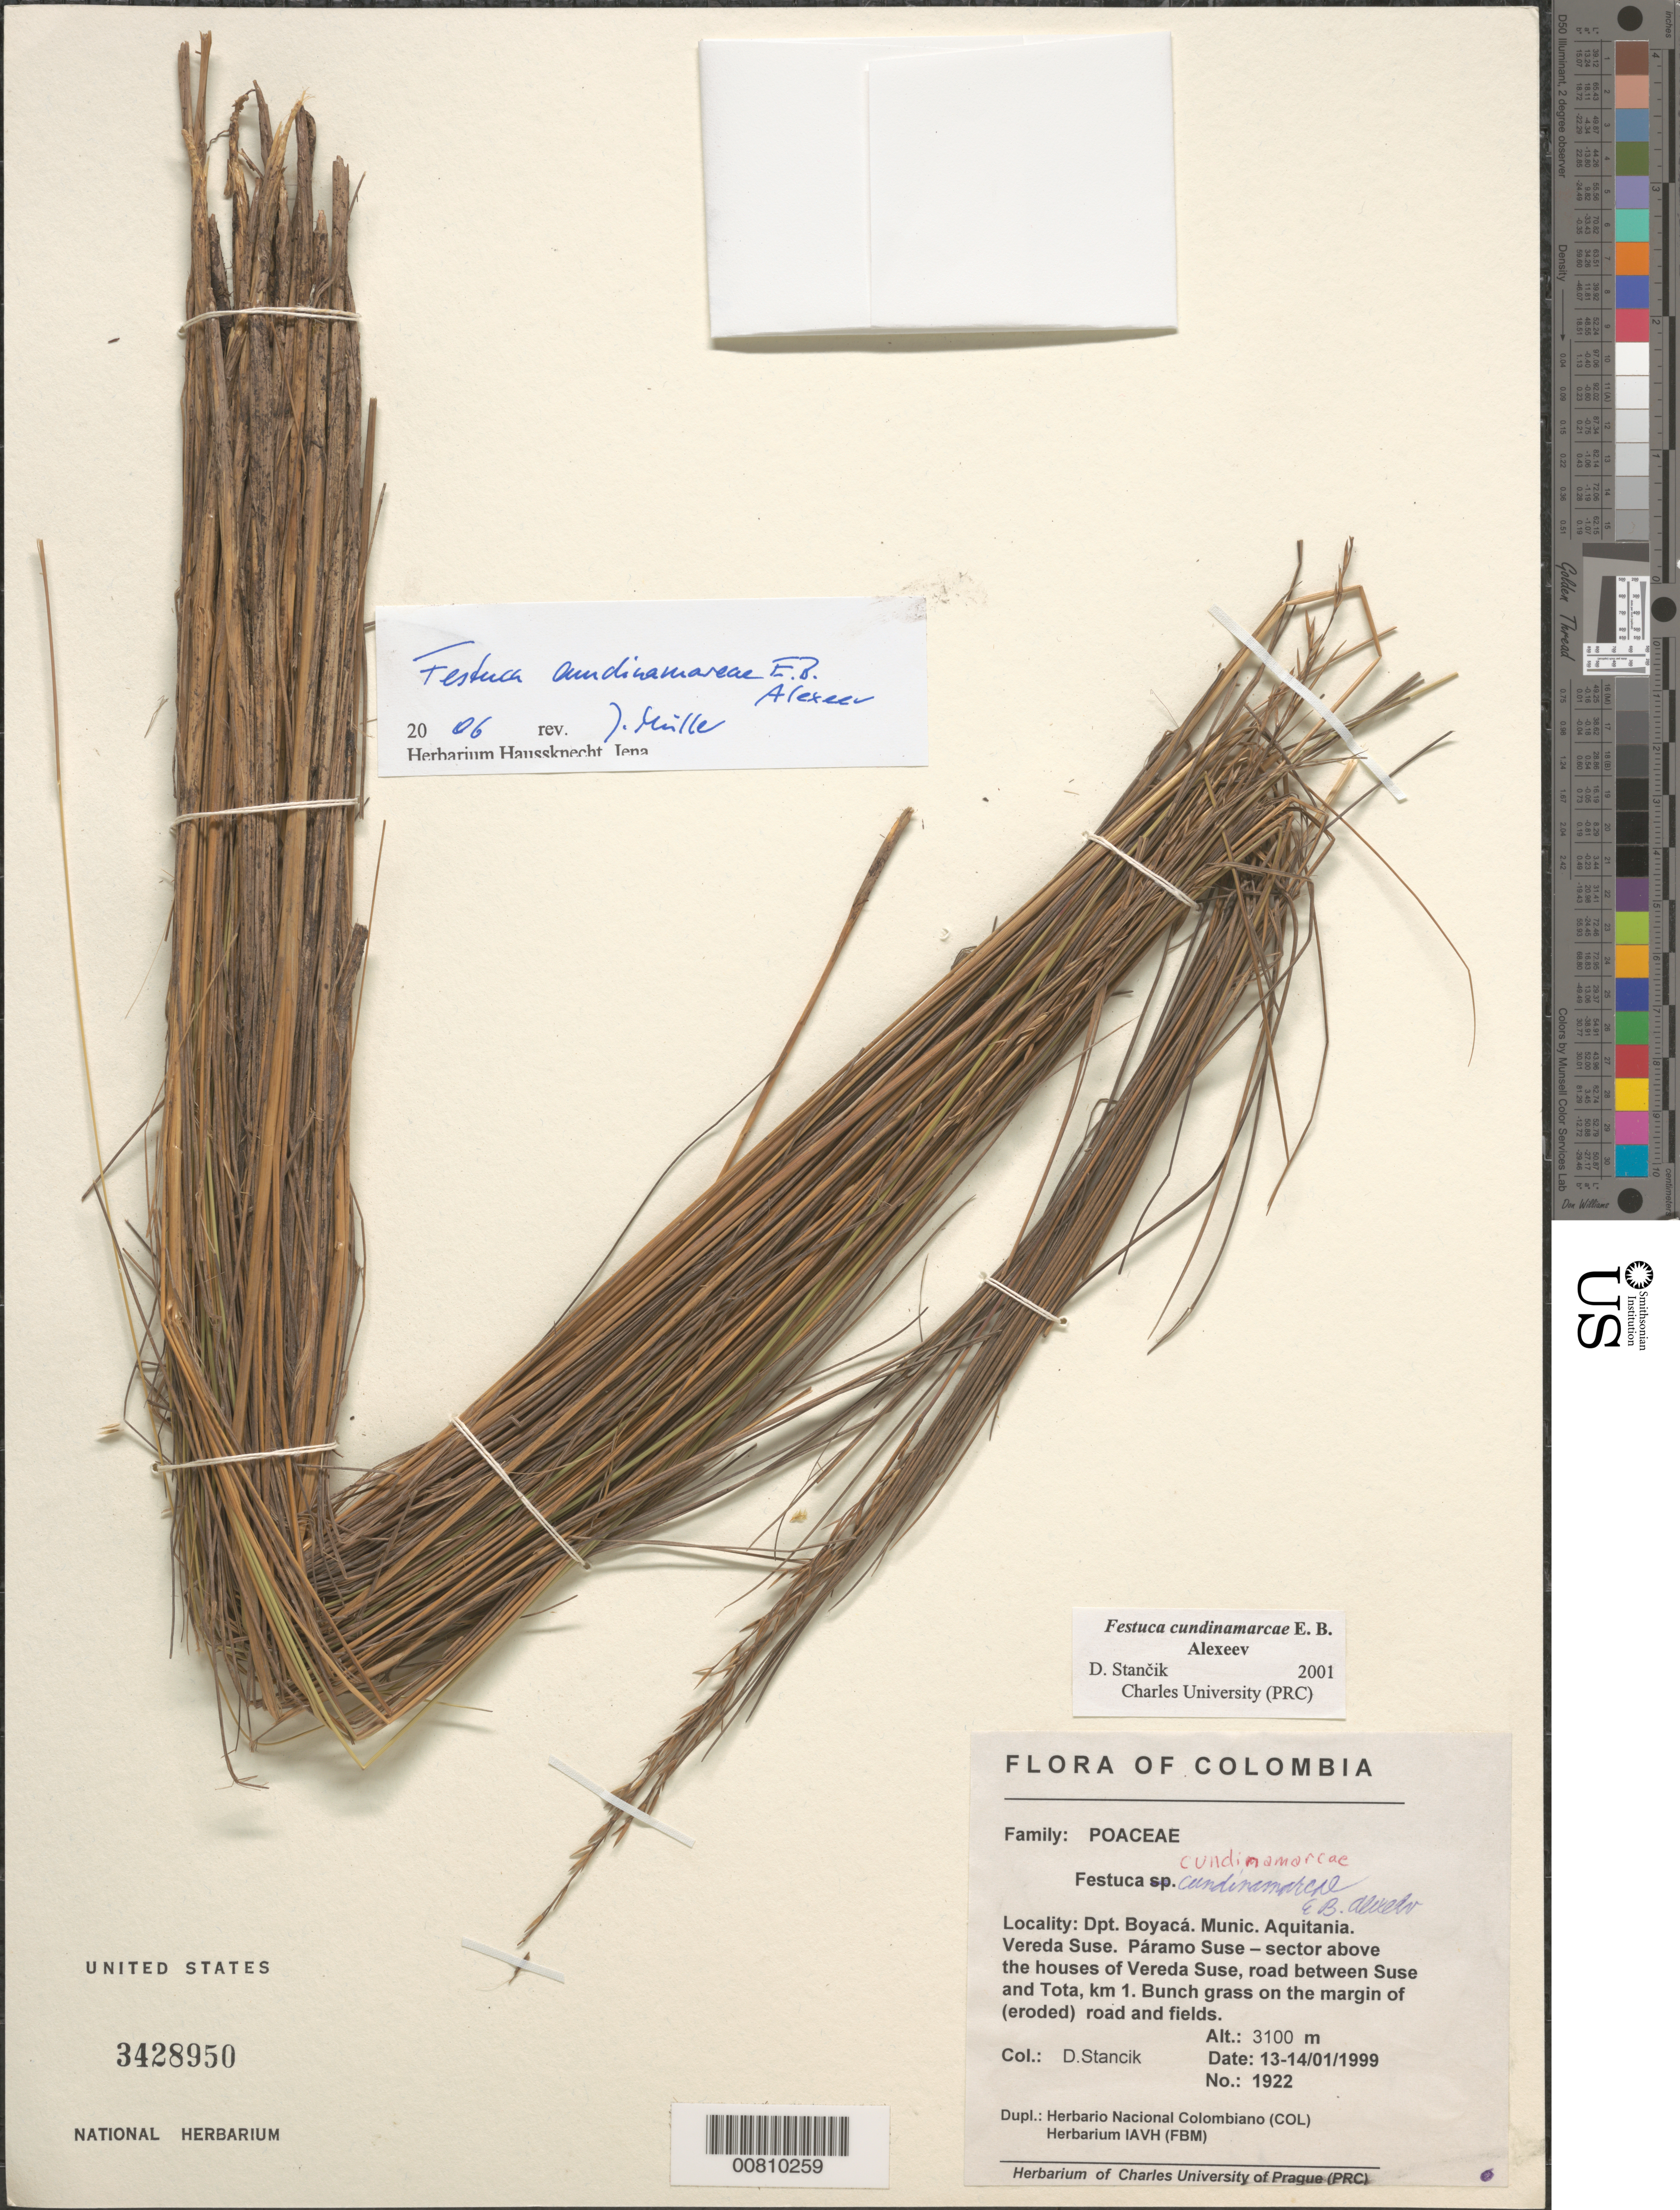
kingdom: Plantae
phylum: Tracheophyta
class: Liliopsida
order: Poales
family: Poaceae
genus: Festuca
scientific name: Festuca cundinamarcae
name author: E.B. Alexeev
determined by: Stancik, D.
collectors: D. Stancik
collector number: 1922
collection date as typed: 13 Jan 1999 to 14 Jan 1999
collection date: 1999-01-13/1999-01-14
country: Colombia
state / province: Boyacá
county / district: Aquitania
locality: Vereda Suse. Paramo Suse - sector above the houses of Vereda Suse, road between Suse and Tota, km 1.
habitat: Bunch grass on the margin of eroded road and fields.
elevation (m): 3100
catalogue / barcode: US 3428950